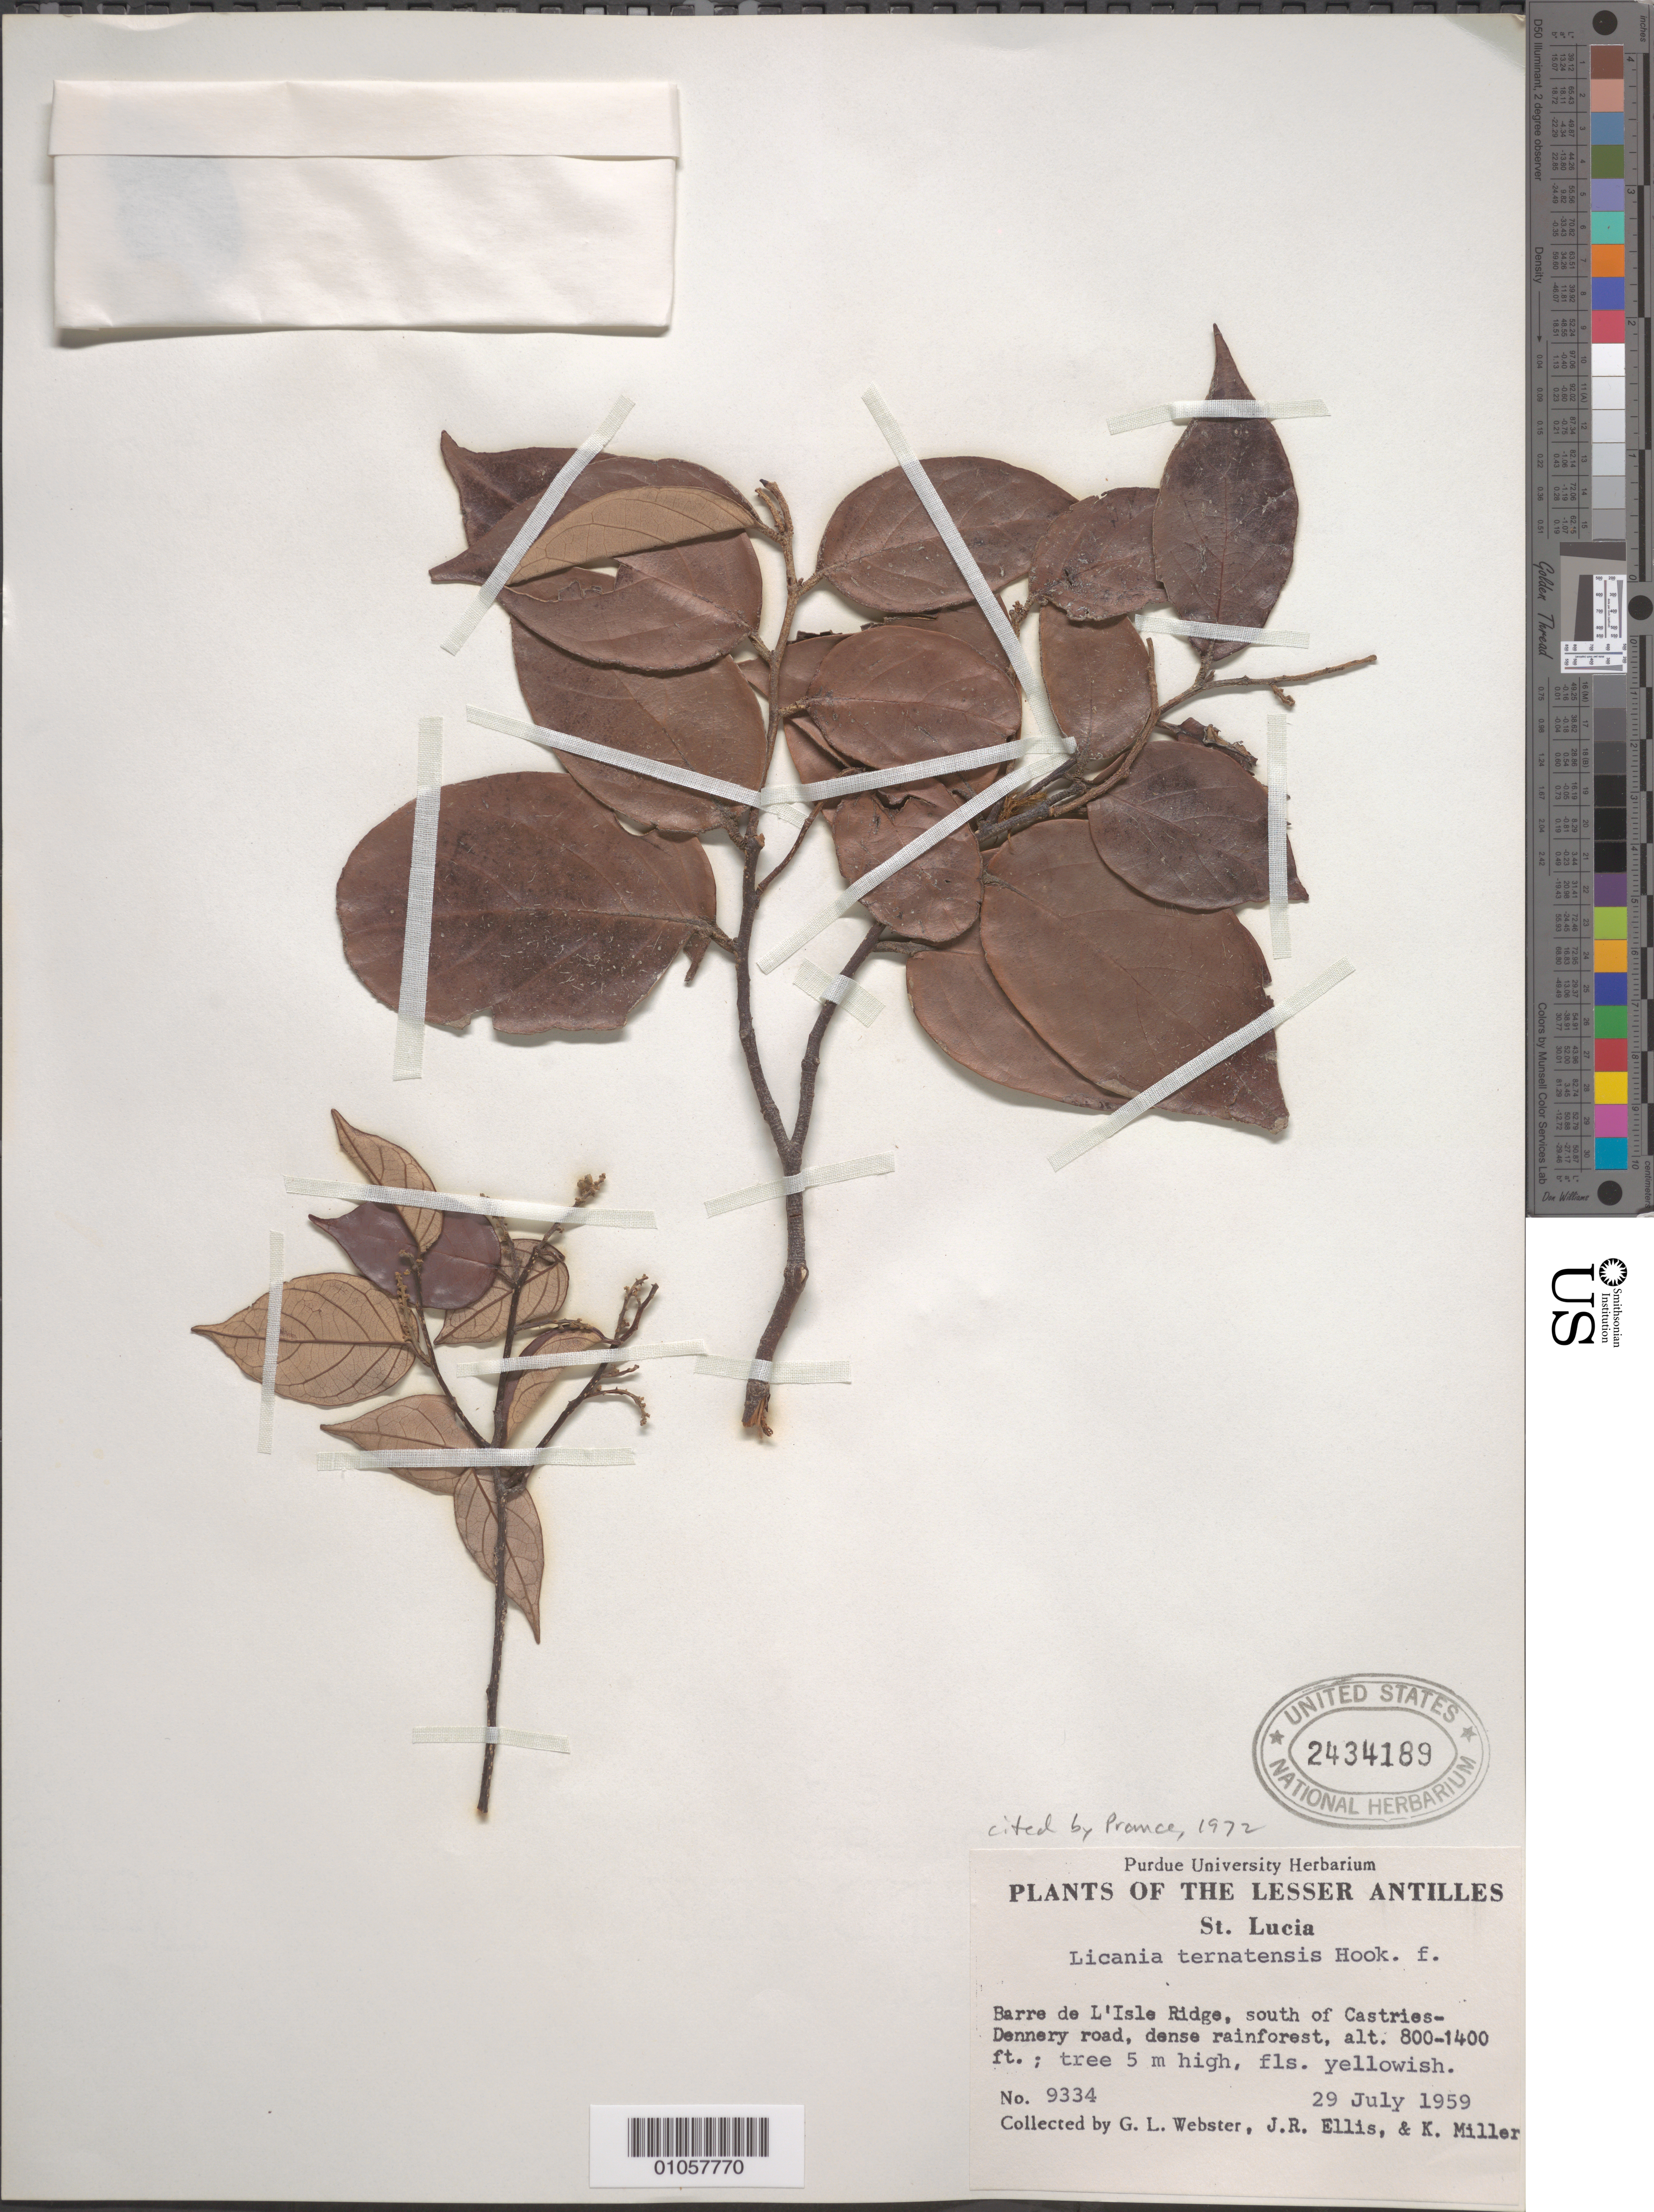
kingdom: Plantae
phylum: Tracheophyta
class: Magnoliopsida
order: Malpighiales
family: Chrysobalanaceae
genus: Licania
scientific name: Licania ternatensis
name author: Hook. f. ex Duss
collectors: G. L. Webster, J. R. Ellis & K. Miller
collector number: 9334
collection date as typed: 29 Jul 1959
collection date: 1959-07-29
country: St. Lucia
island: St. Lucia I.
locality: Barre de L'Isle Ridge, S of Acstries-Dennery Road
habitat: Dense rainforest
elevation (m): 244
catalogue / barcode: US 2434189